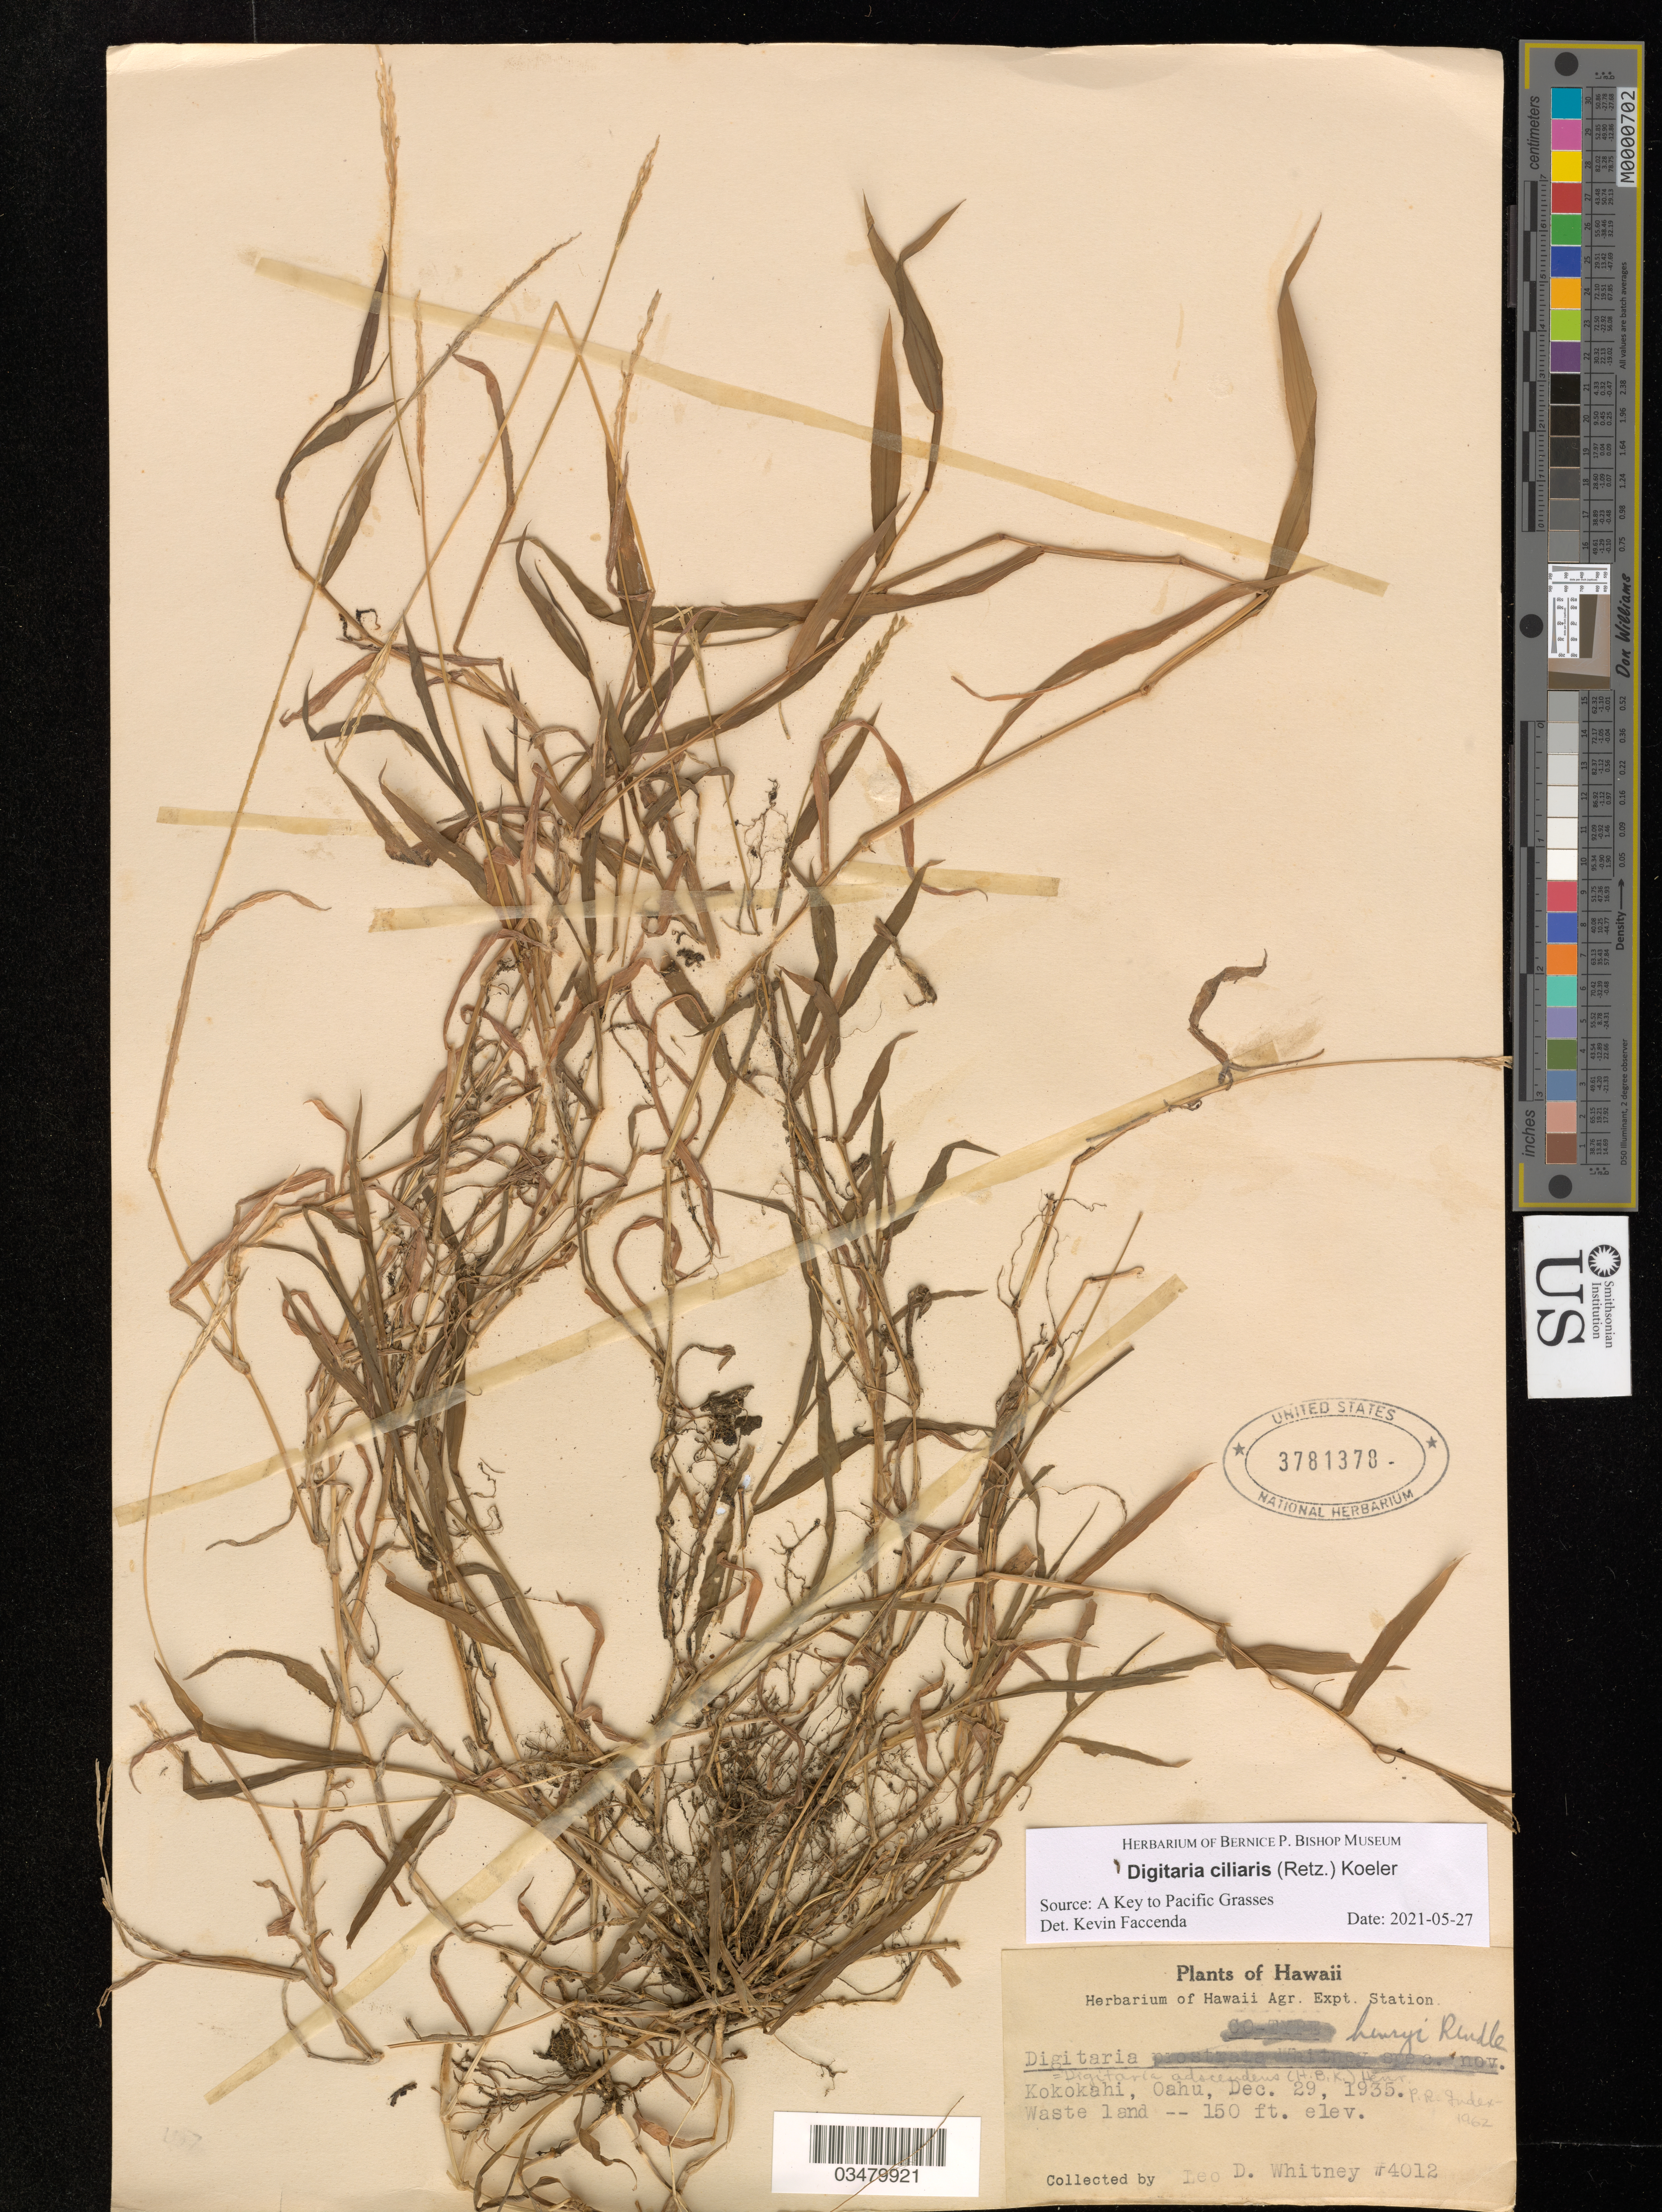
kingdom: Plantae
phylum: Tracheophyta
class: Liliopsida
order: Poales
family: Poaceae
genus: Digitaria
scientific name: Digitaria ciliaris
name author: (Retz.) Koeler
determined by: Faccenda, K.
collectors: L. Whitney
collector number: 4012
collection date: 1935-12-29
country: United States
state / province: Hawaii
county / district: Honolulu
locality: Kokokahi, Oahu. Waste land.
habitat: Waste land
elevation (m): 46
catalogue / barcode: US 3781378